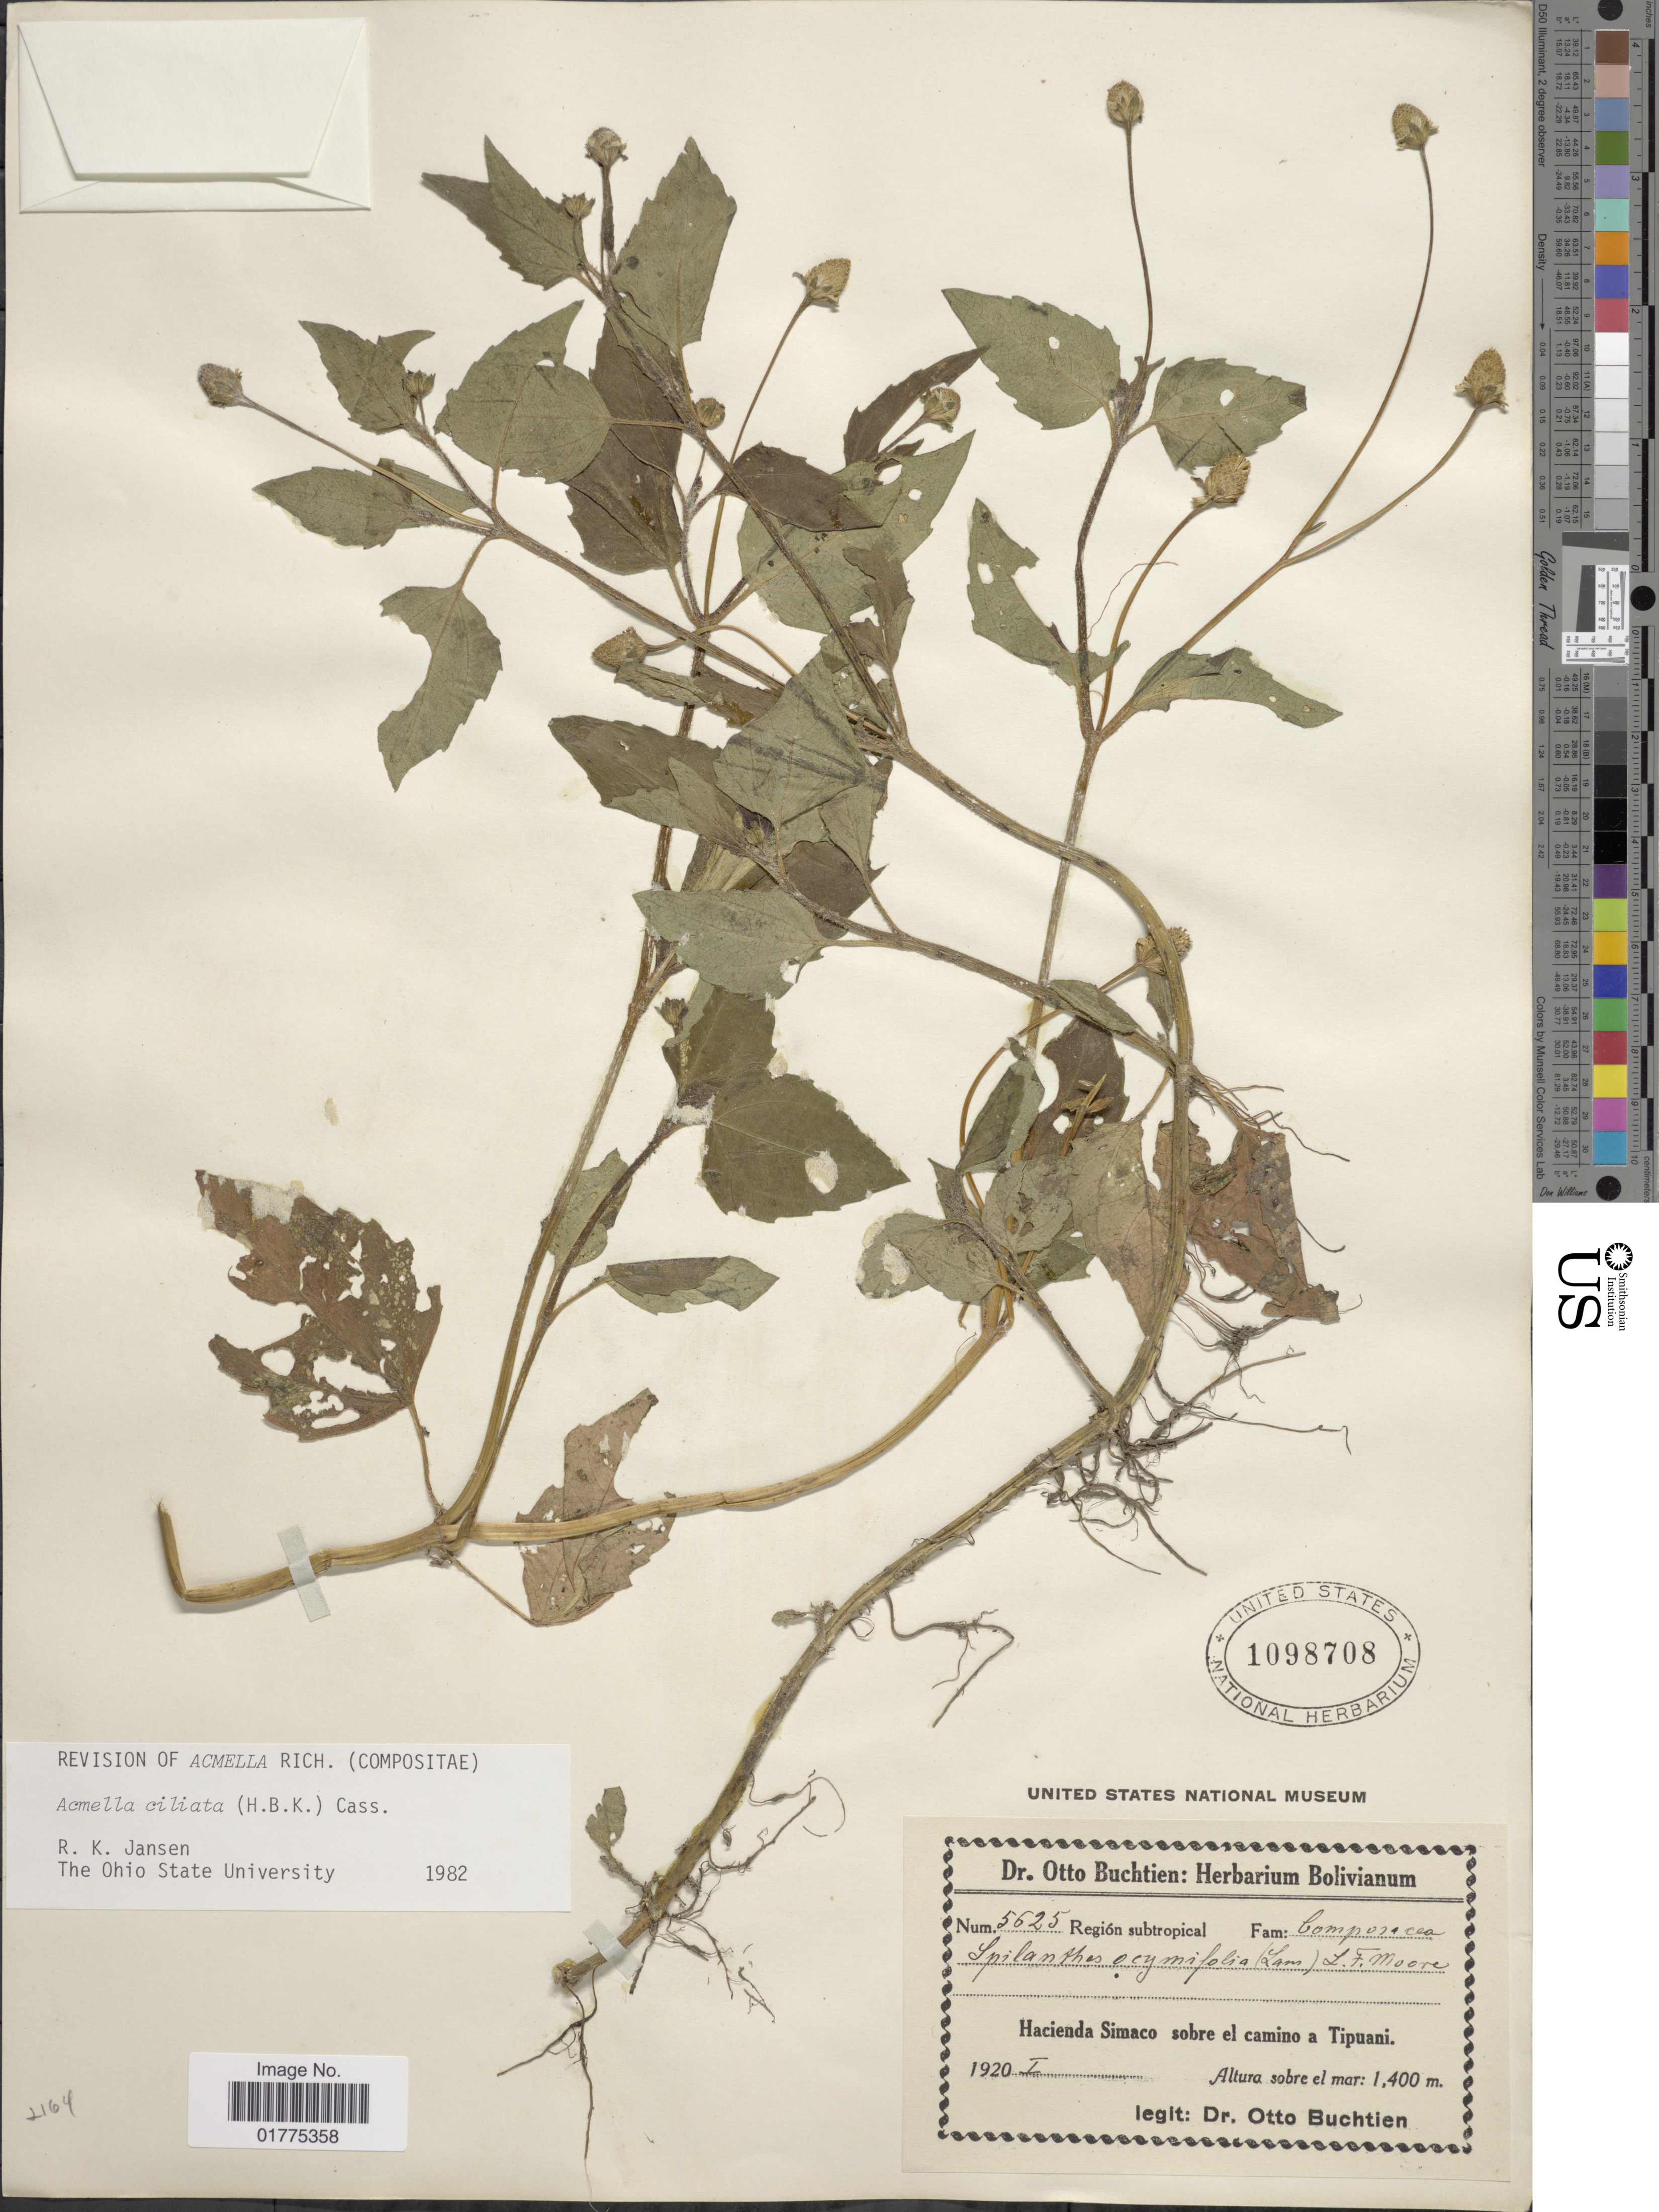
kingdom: Plantae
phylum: Tracheophyta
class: Magnoliopsida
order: Asterales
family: Asteraceae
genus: Acmella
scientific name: Acmella ciliata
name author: (Kunth) Cass.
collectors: O. Buchtien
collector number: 5625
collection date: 1920-01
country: Bolivia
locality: Hacienda Simaco sobre el camino a Tipuani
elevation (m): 1400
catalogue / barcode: US 1098708